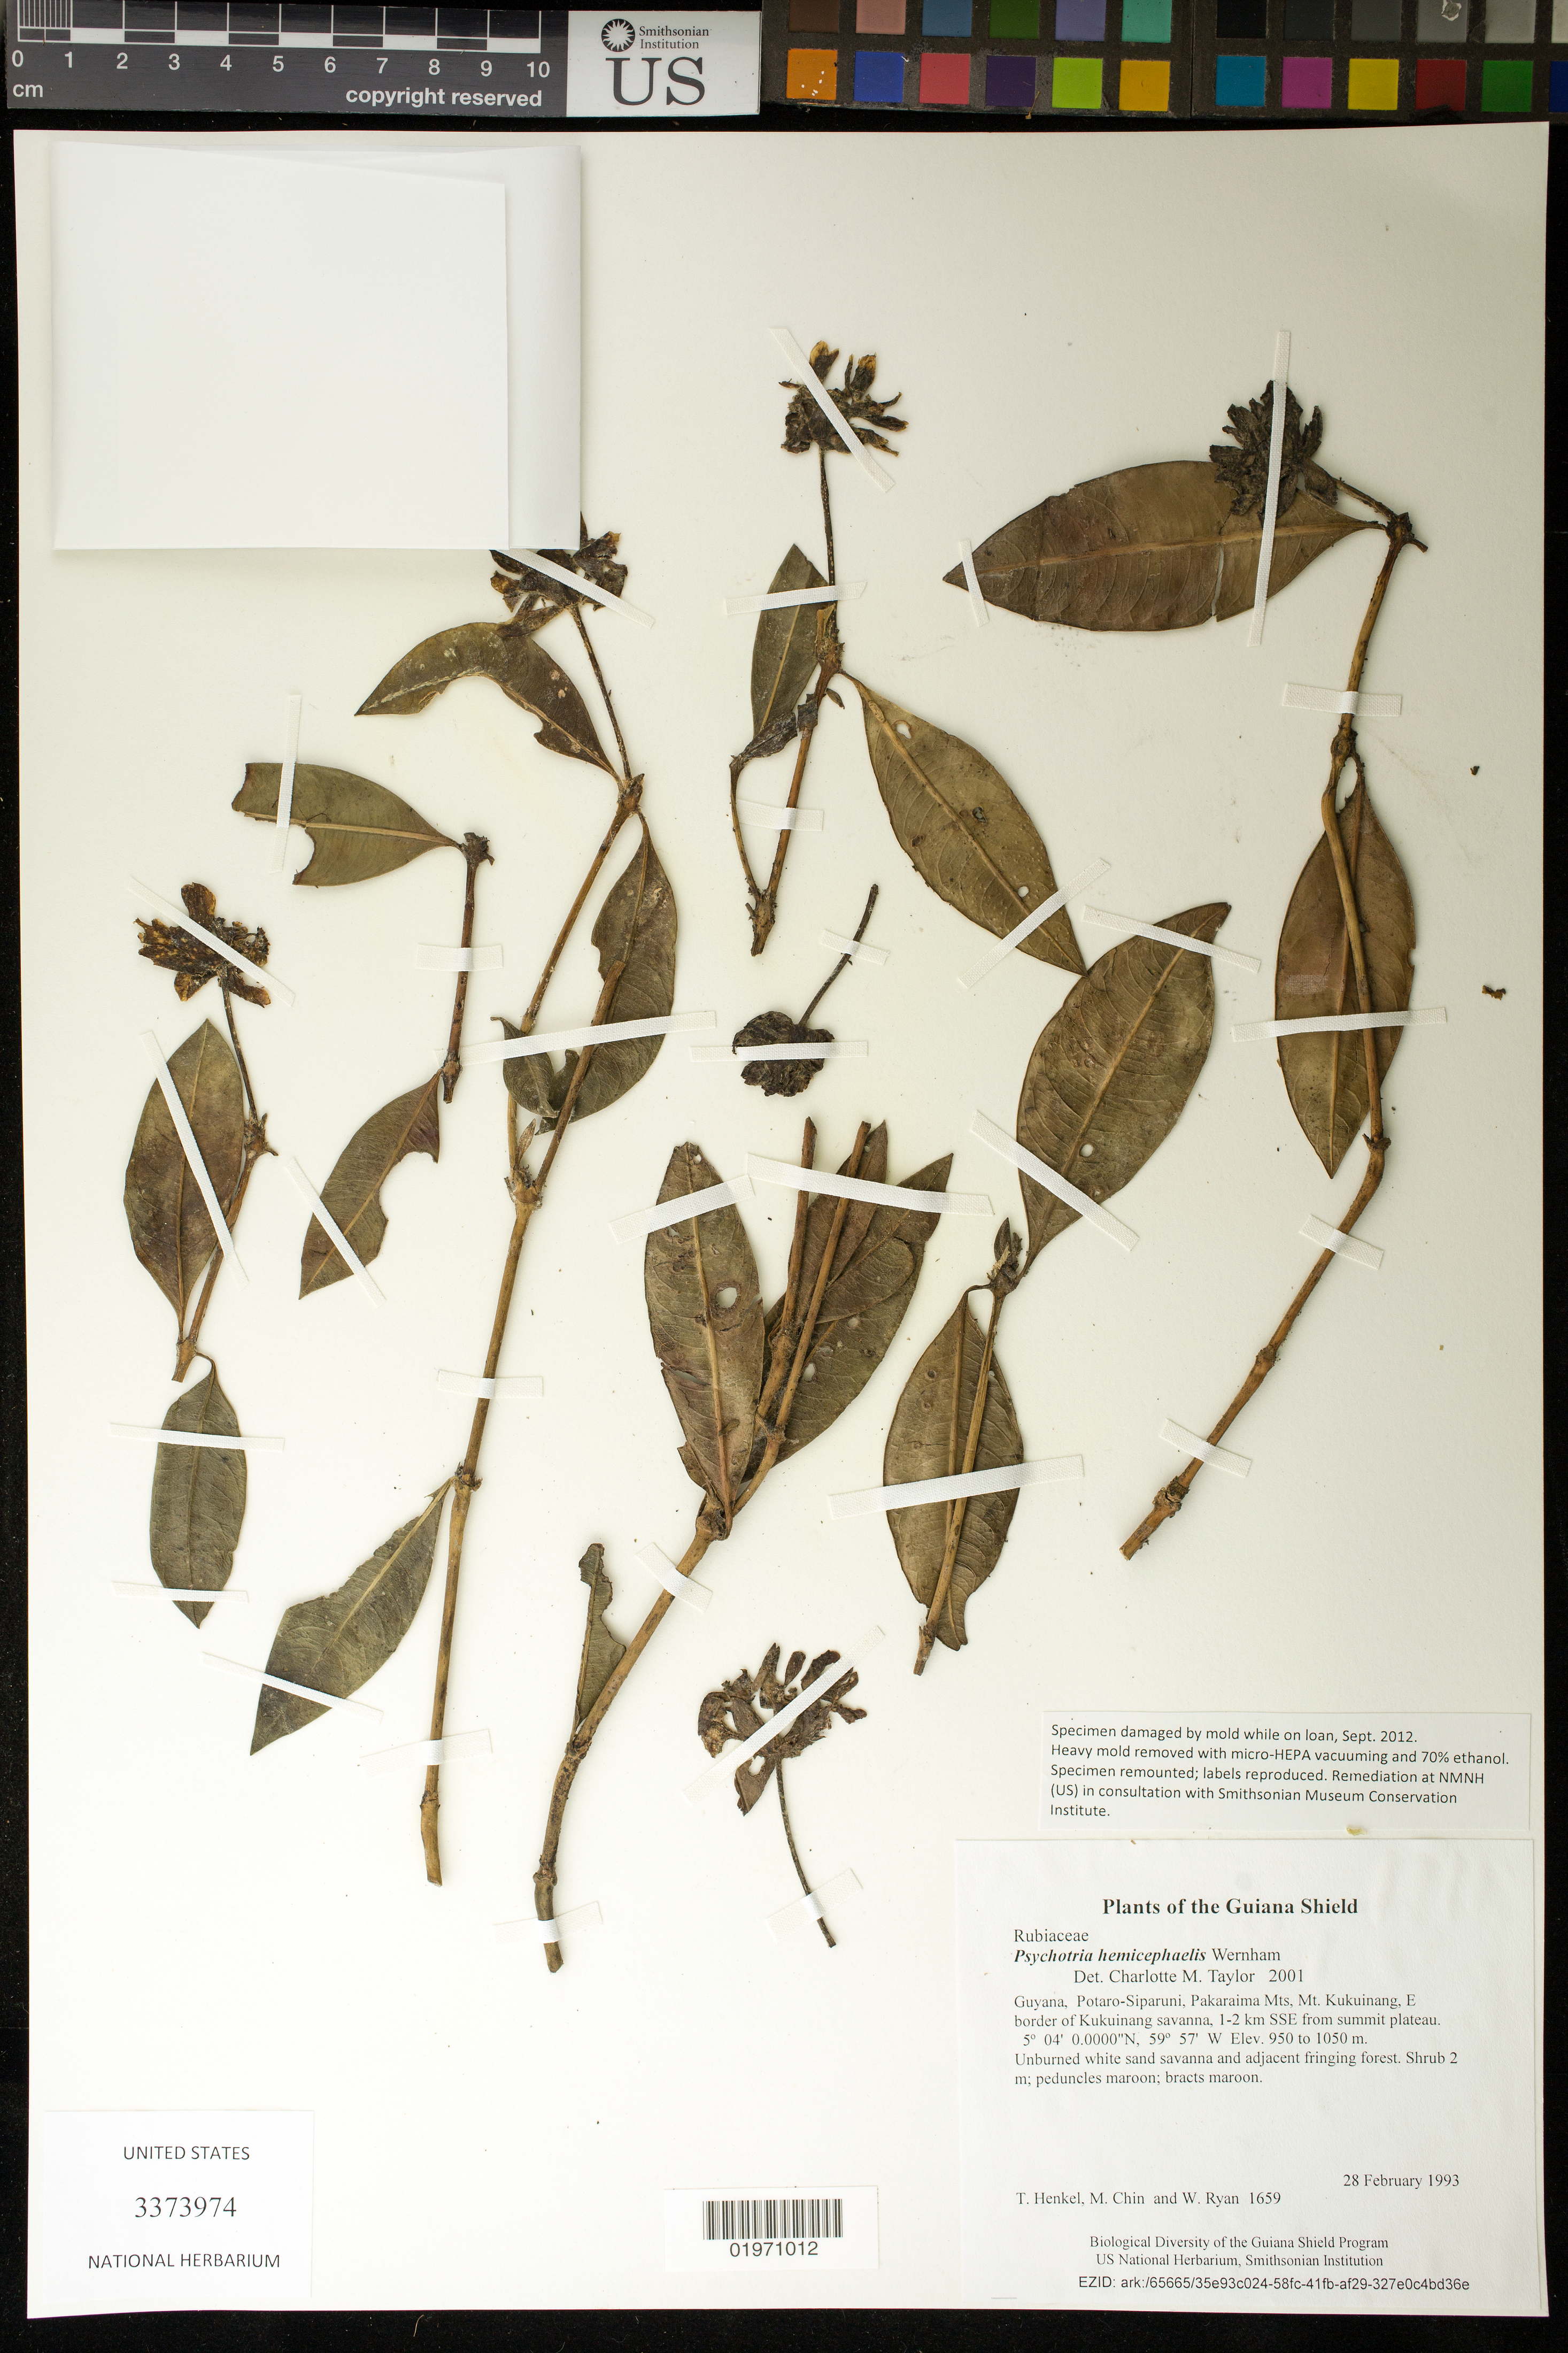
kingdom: Plantae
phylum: Tracheophyta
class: Magnoliopsida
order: Gentianales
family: Rubiaceae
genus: Psychotria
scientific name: Psychotria hemicephaelis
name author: Wernham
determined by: Taylor, Charlotte M.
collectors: T. Henkel, M. Chin & W. Ryan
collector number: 1659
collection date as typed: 28 February 1993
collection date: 1993-02-28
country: Guyana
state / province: Potaro-Siparuni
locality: Pakaraima Mts, Mt. Kukuinang, E border of Kukuinang savanna, 1-2 km SSE from summit plateau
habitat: Unburned white sand savanna and adjacent fringing forest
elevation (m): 950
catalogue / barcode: US 3373974